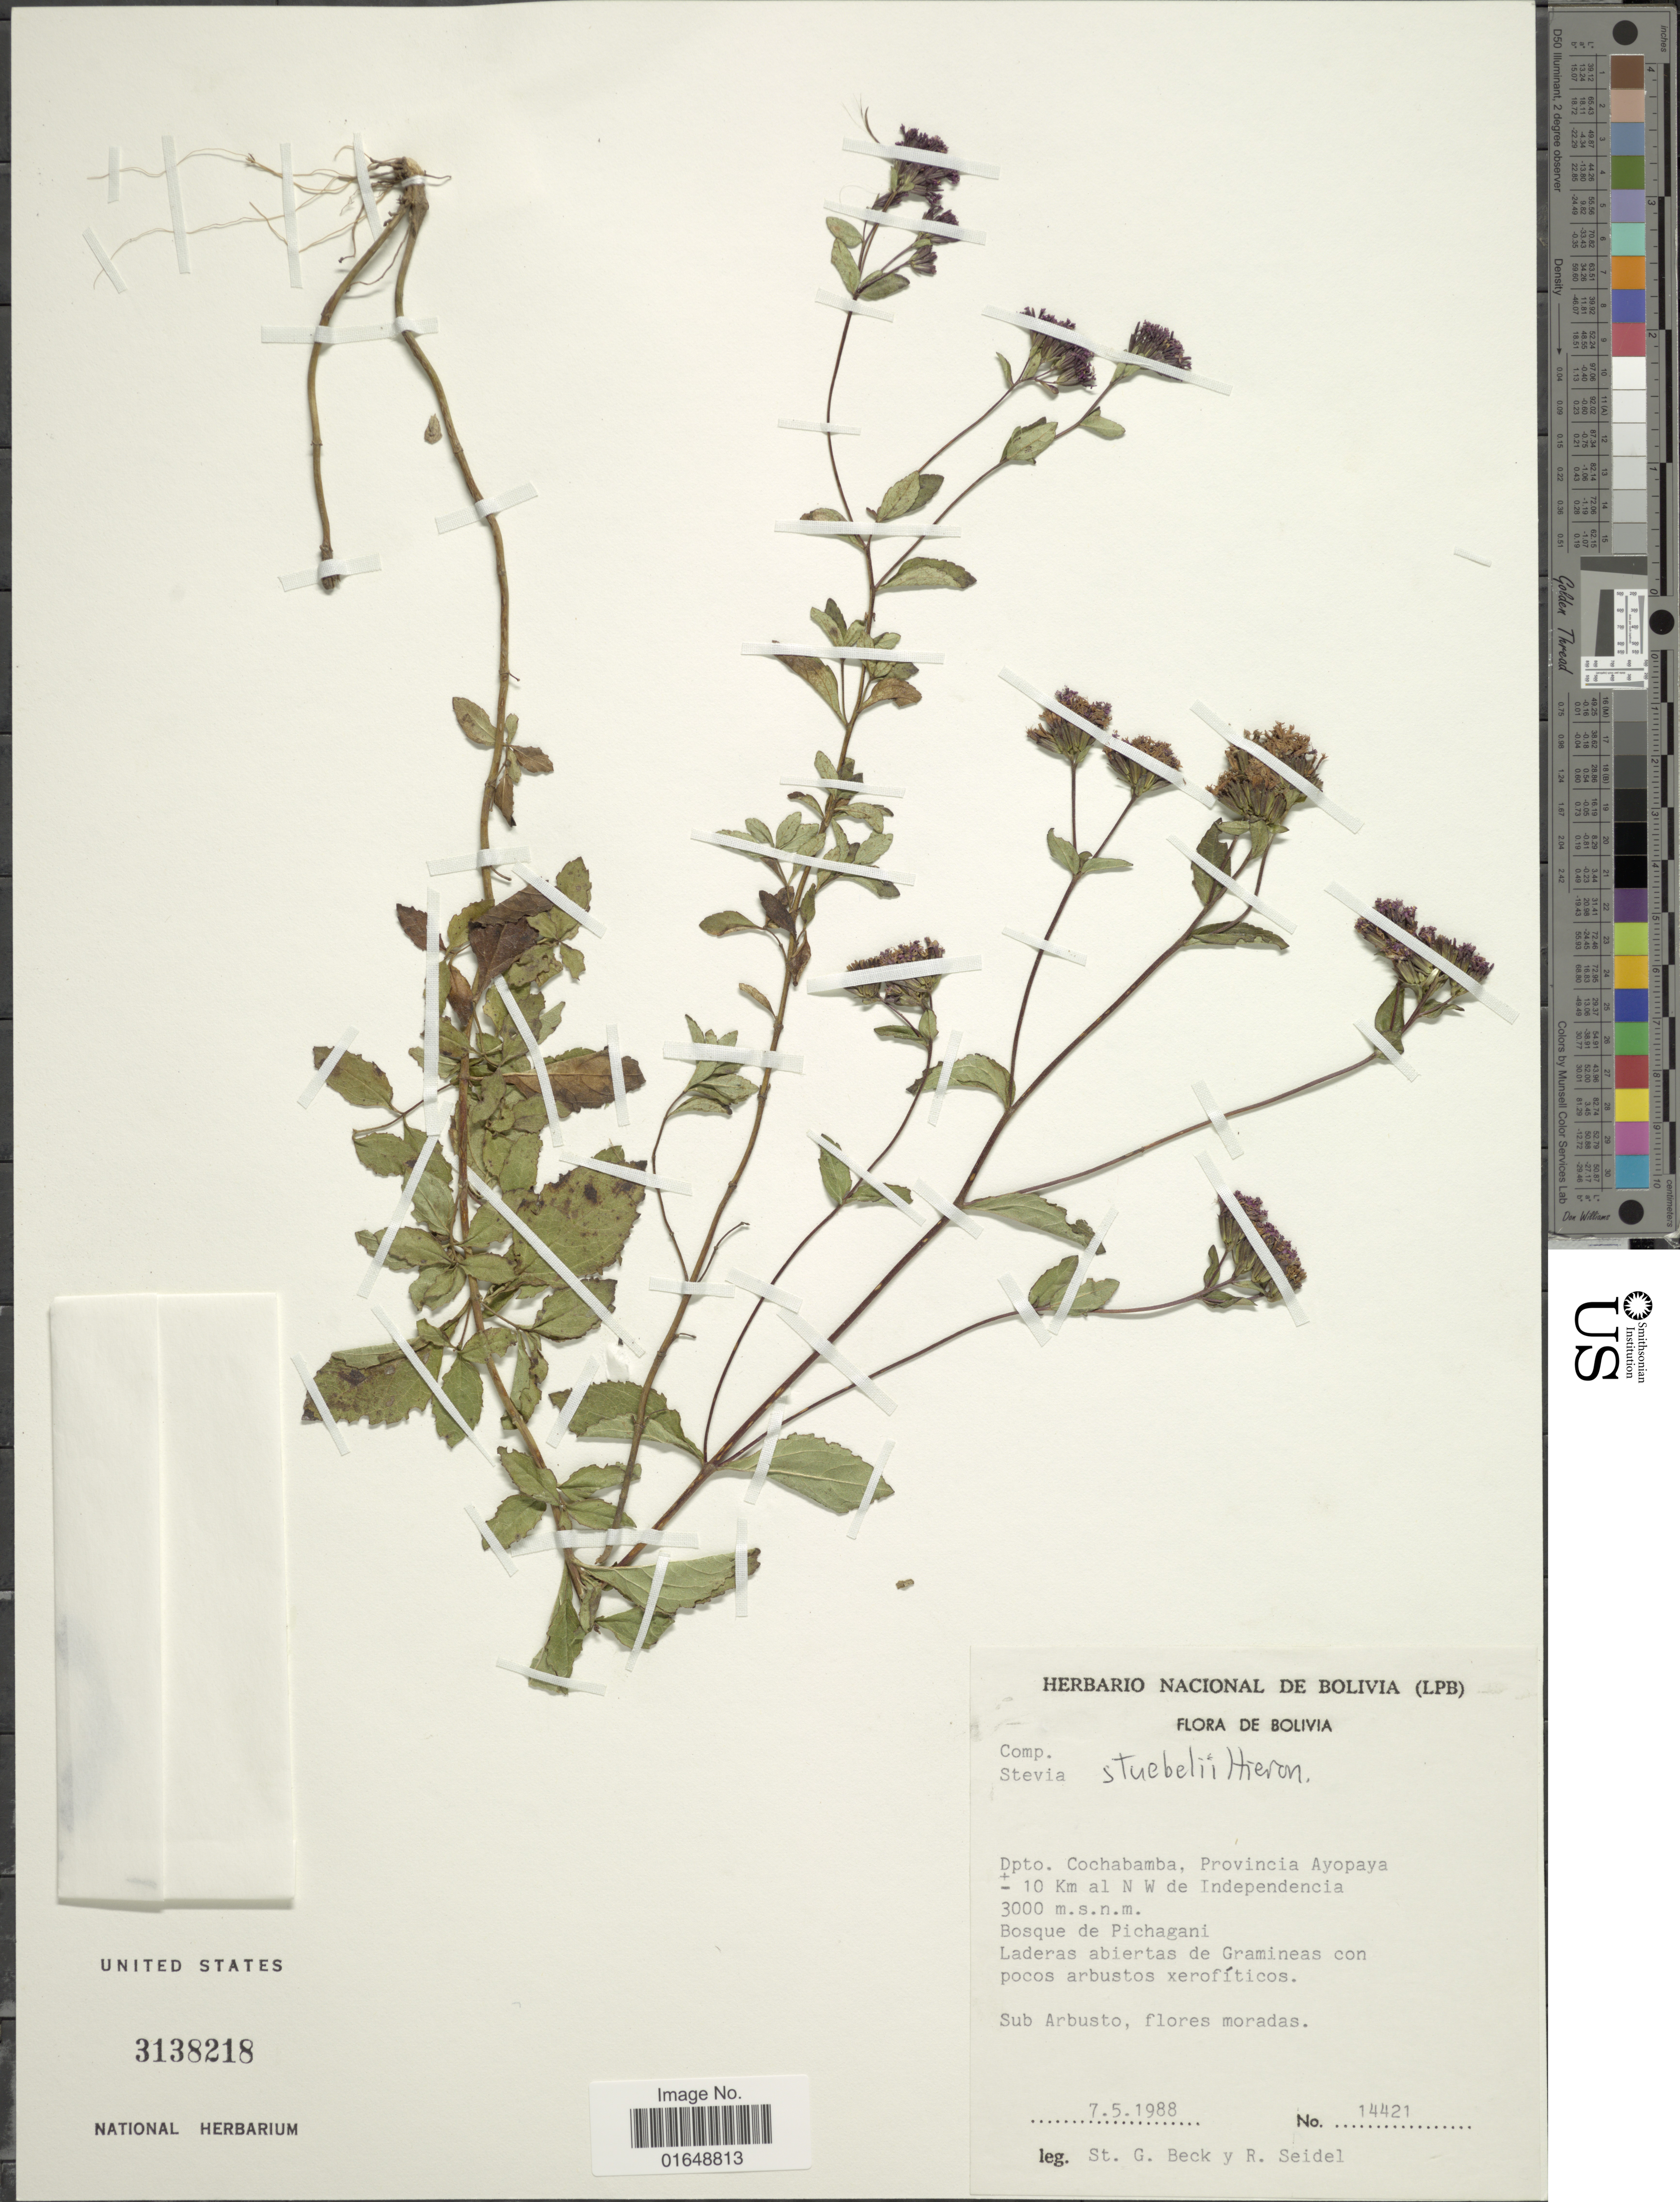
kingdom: Plantae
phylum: Tracheophyta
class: Magnoliopsida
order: Asterales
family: Asteraceae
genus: Stevia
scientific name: Stevia stuebelii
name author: Hieron.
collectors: S. G. Beck & R. Seidel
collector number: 14421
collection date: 1988-05-07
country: Bolivia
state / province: Cochabamba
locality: Dpto. Cochabamba, Provincia Ayopaya ± 10 Km al N W de Independenc ia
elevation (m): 3000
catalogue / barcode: US 3138218